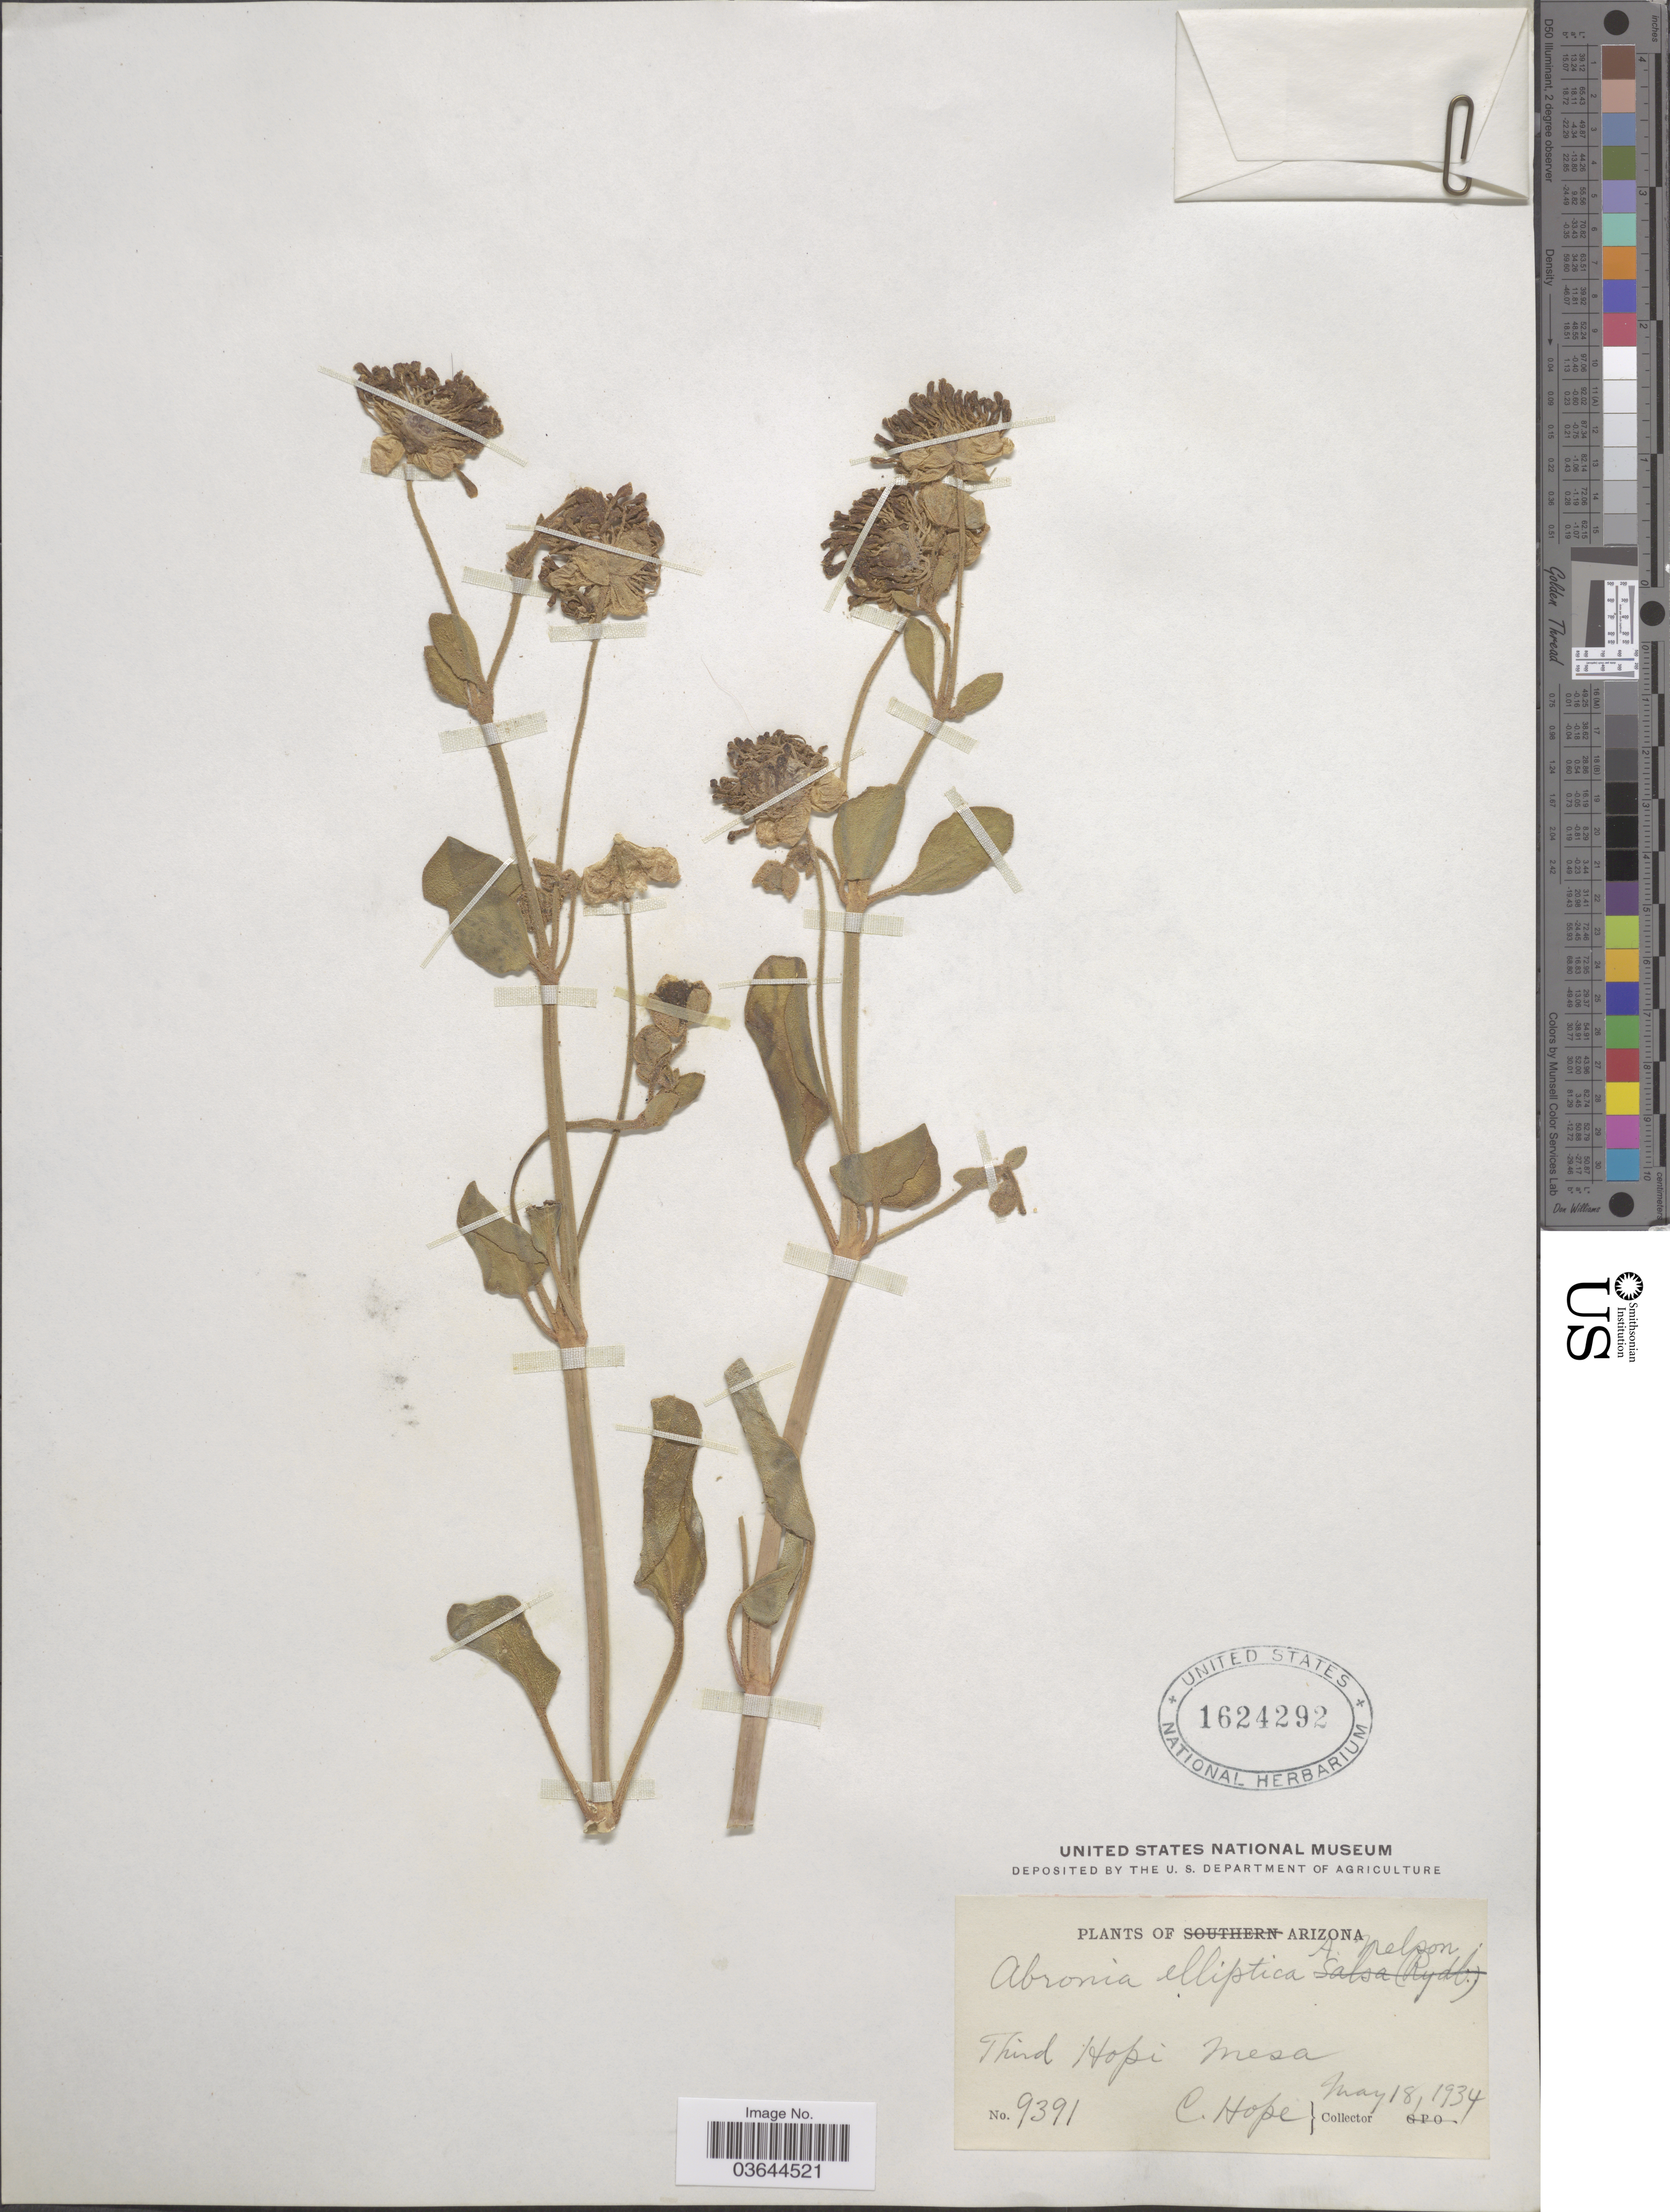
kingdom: Plantae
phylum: Tracheophyta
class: Magnoliopsida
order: Caryophyllales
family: Nyctaginaceae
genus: Abronia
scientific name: Abronia elliptica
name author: A. Nelson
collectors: C. Hope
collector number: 9391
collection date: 1934-05-18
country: United States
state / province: Arizona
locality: Third Hopi Mesa.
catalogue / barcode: US 1624292